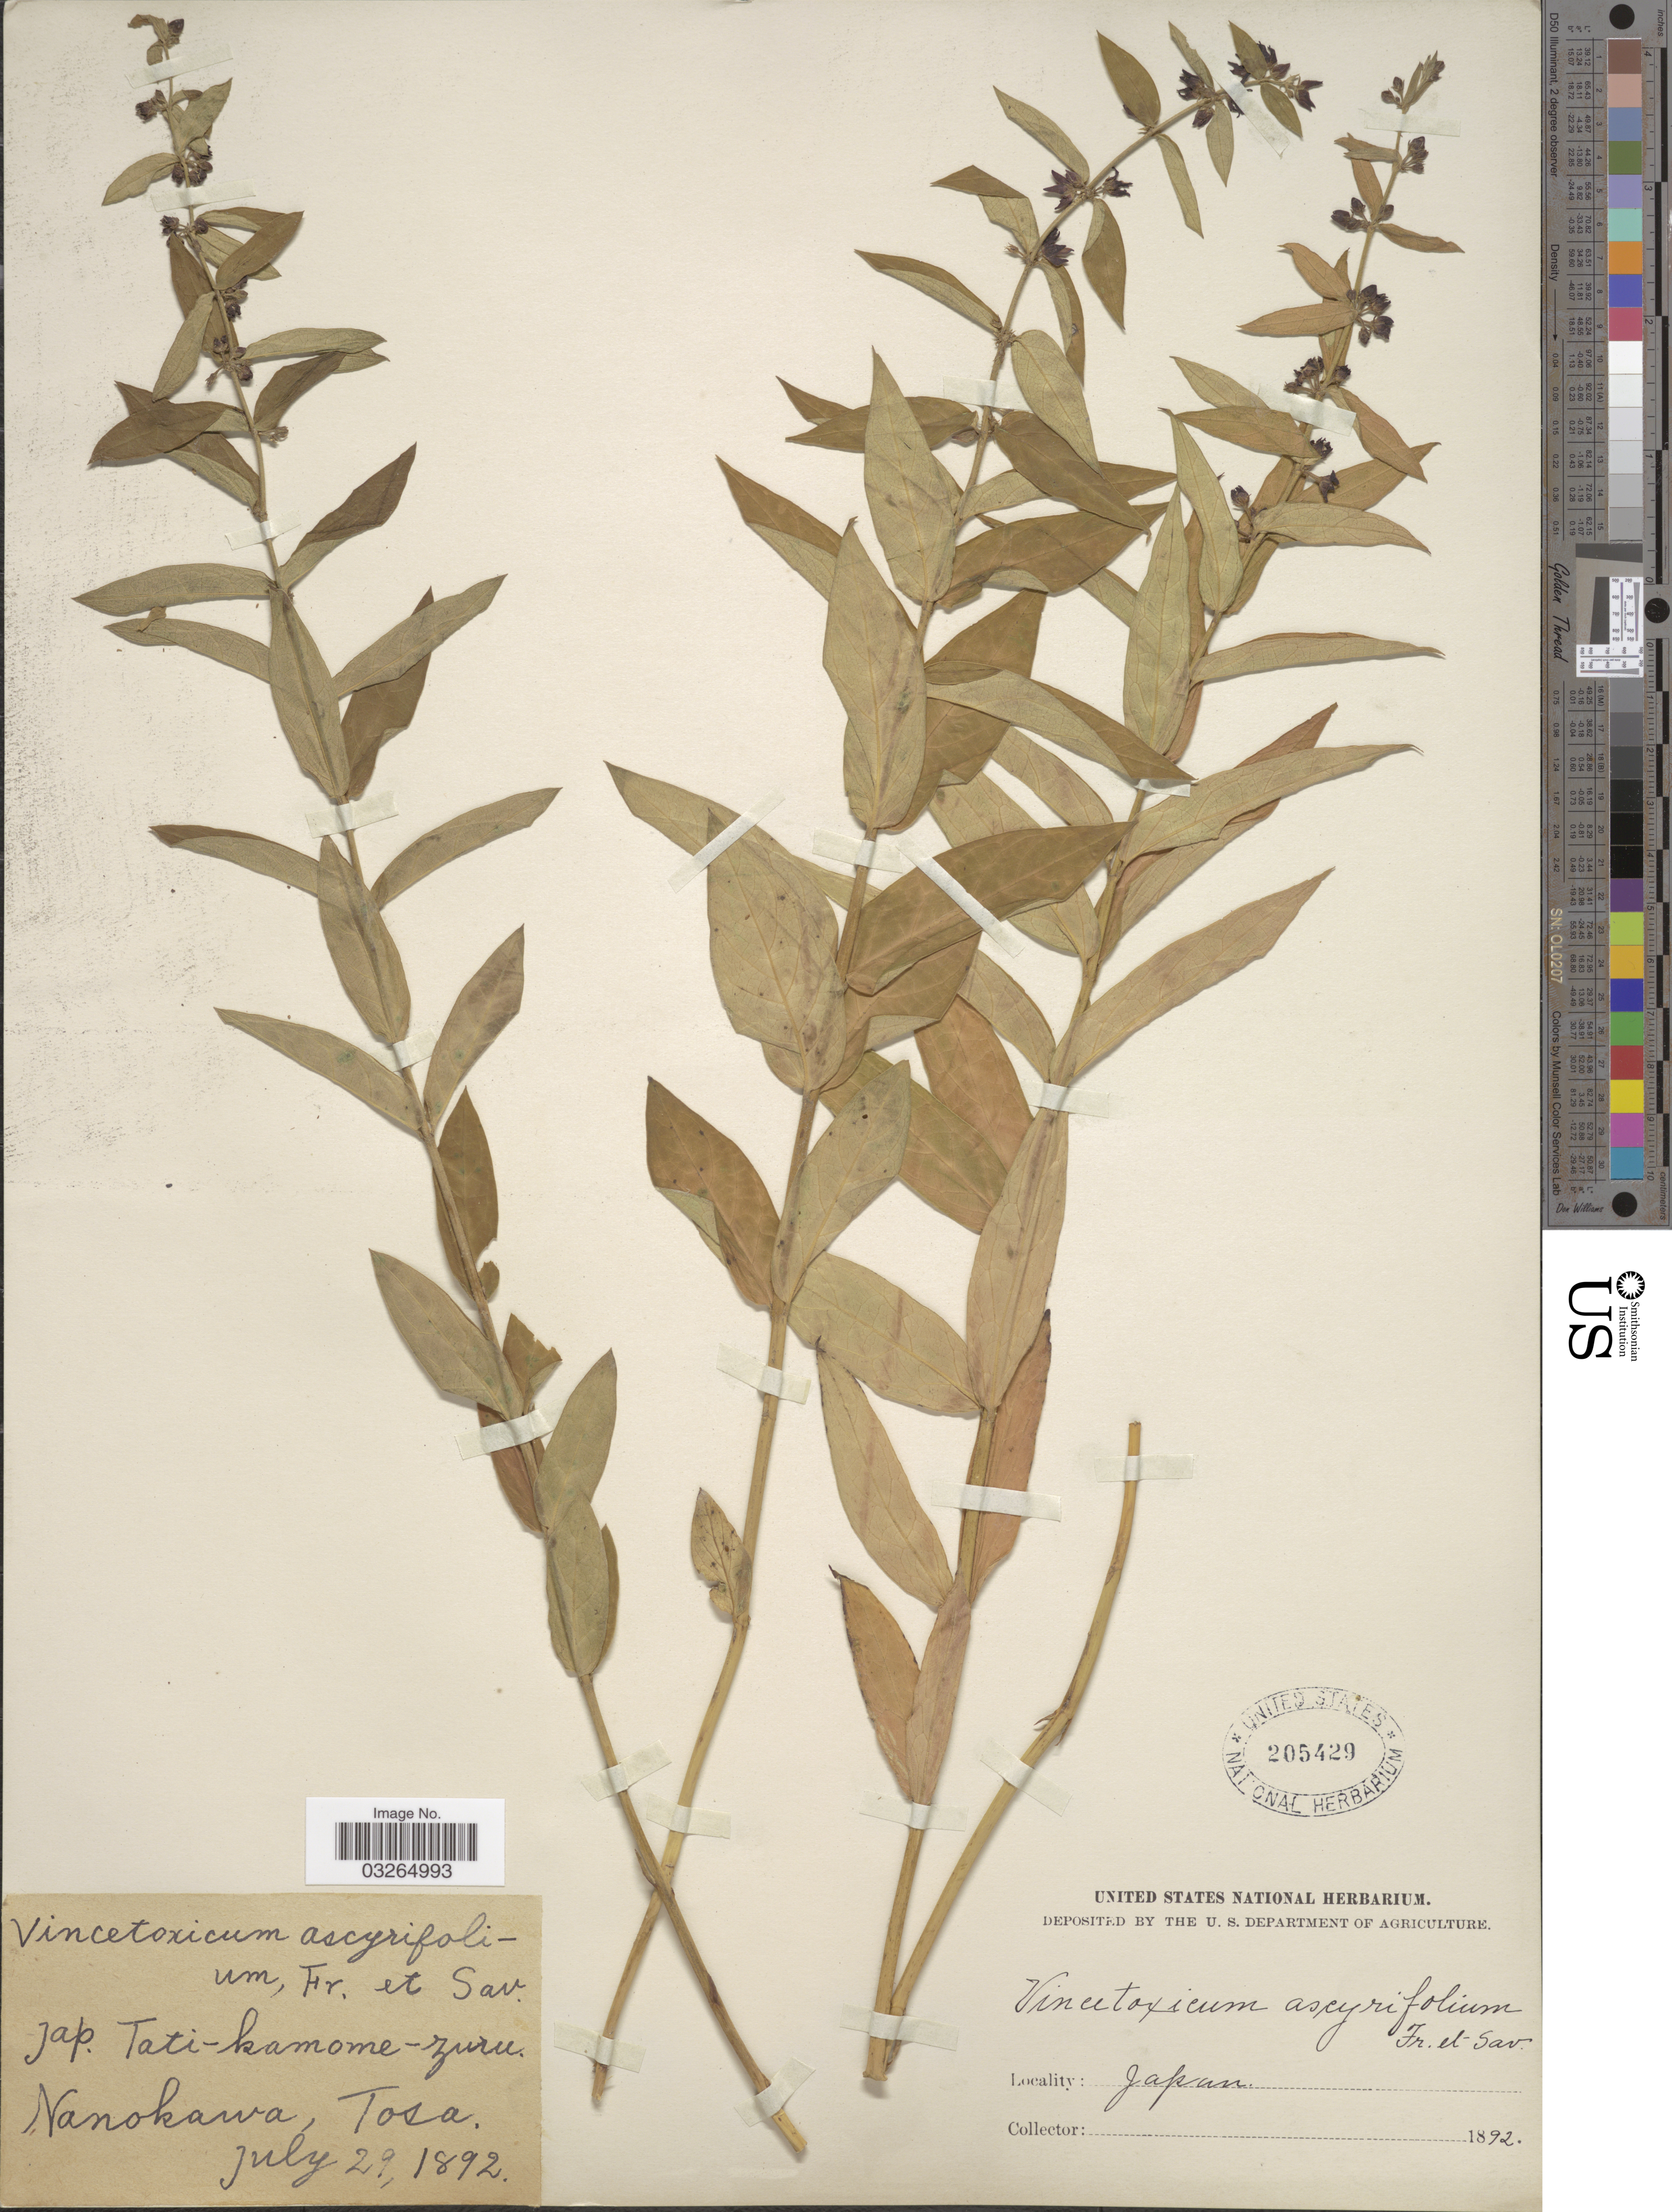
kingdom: Plantae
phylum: Tracheophyta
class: Magnoliopsida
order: Gentianales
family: Apocynaceae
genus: Cynanchum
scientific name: Cynanchum sp.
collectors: ex herb. United States National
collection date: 1892-07-29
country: Japan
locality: Nanokawa, Tosa.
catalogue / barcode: US 205429